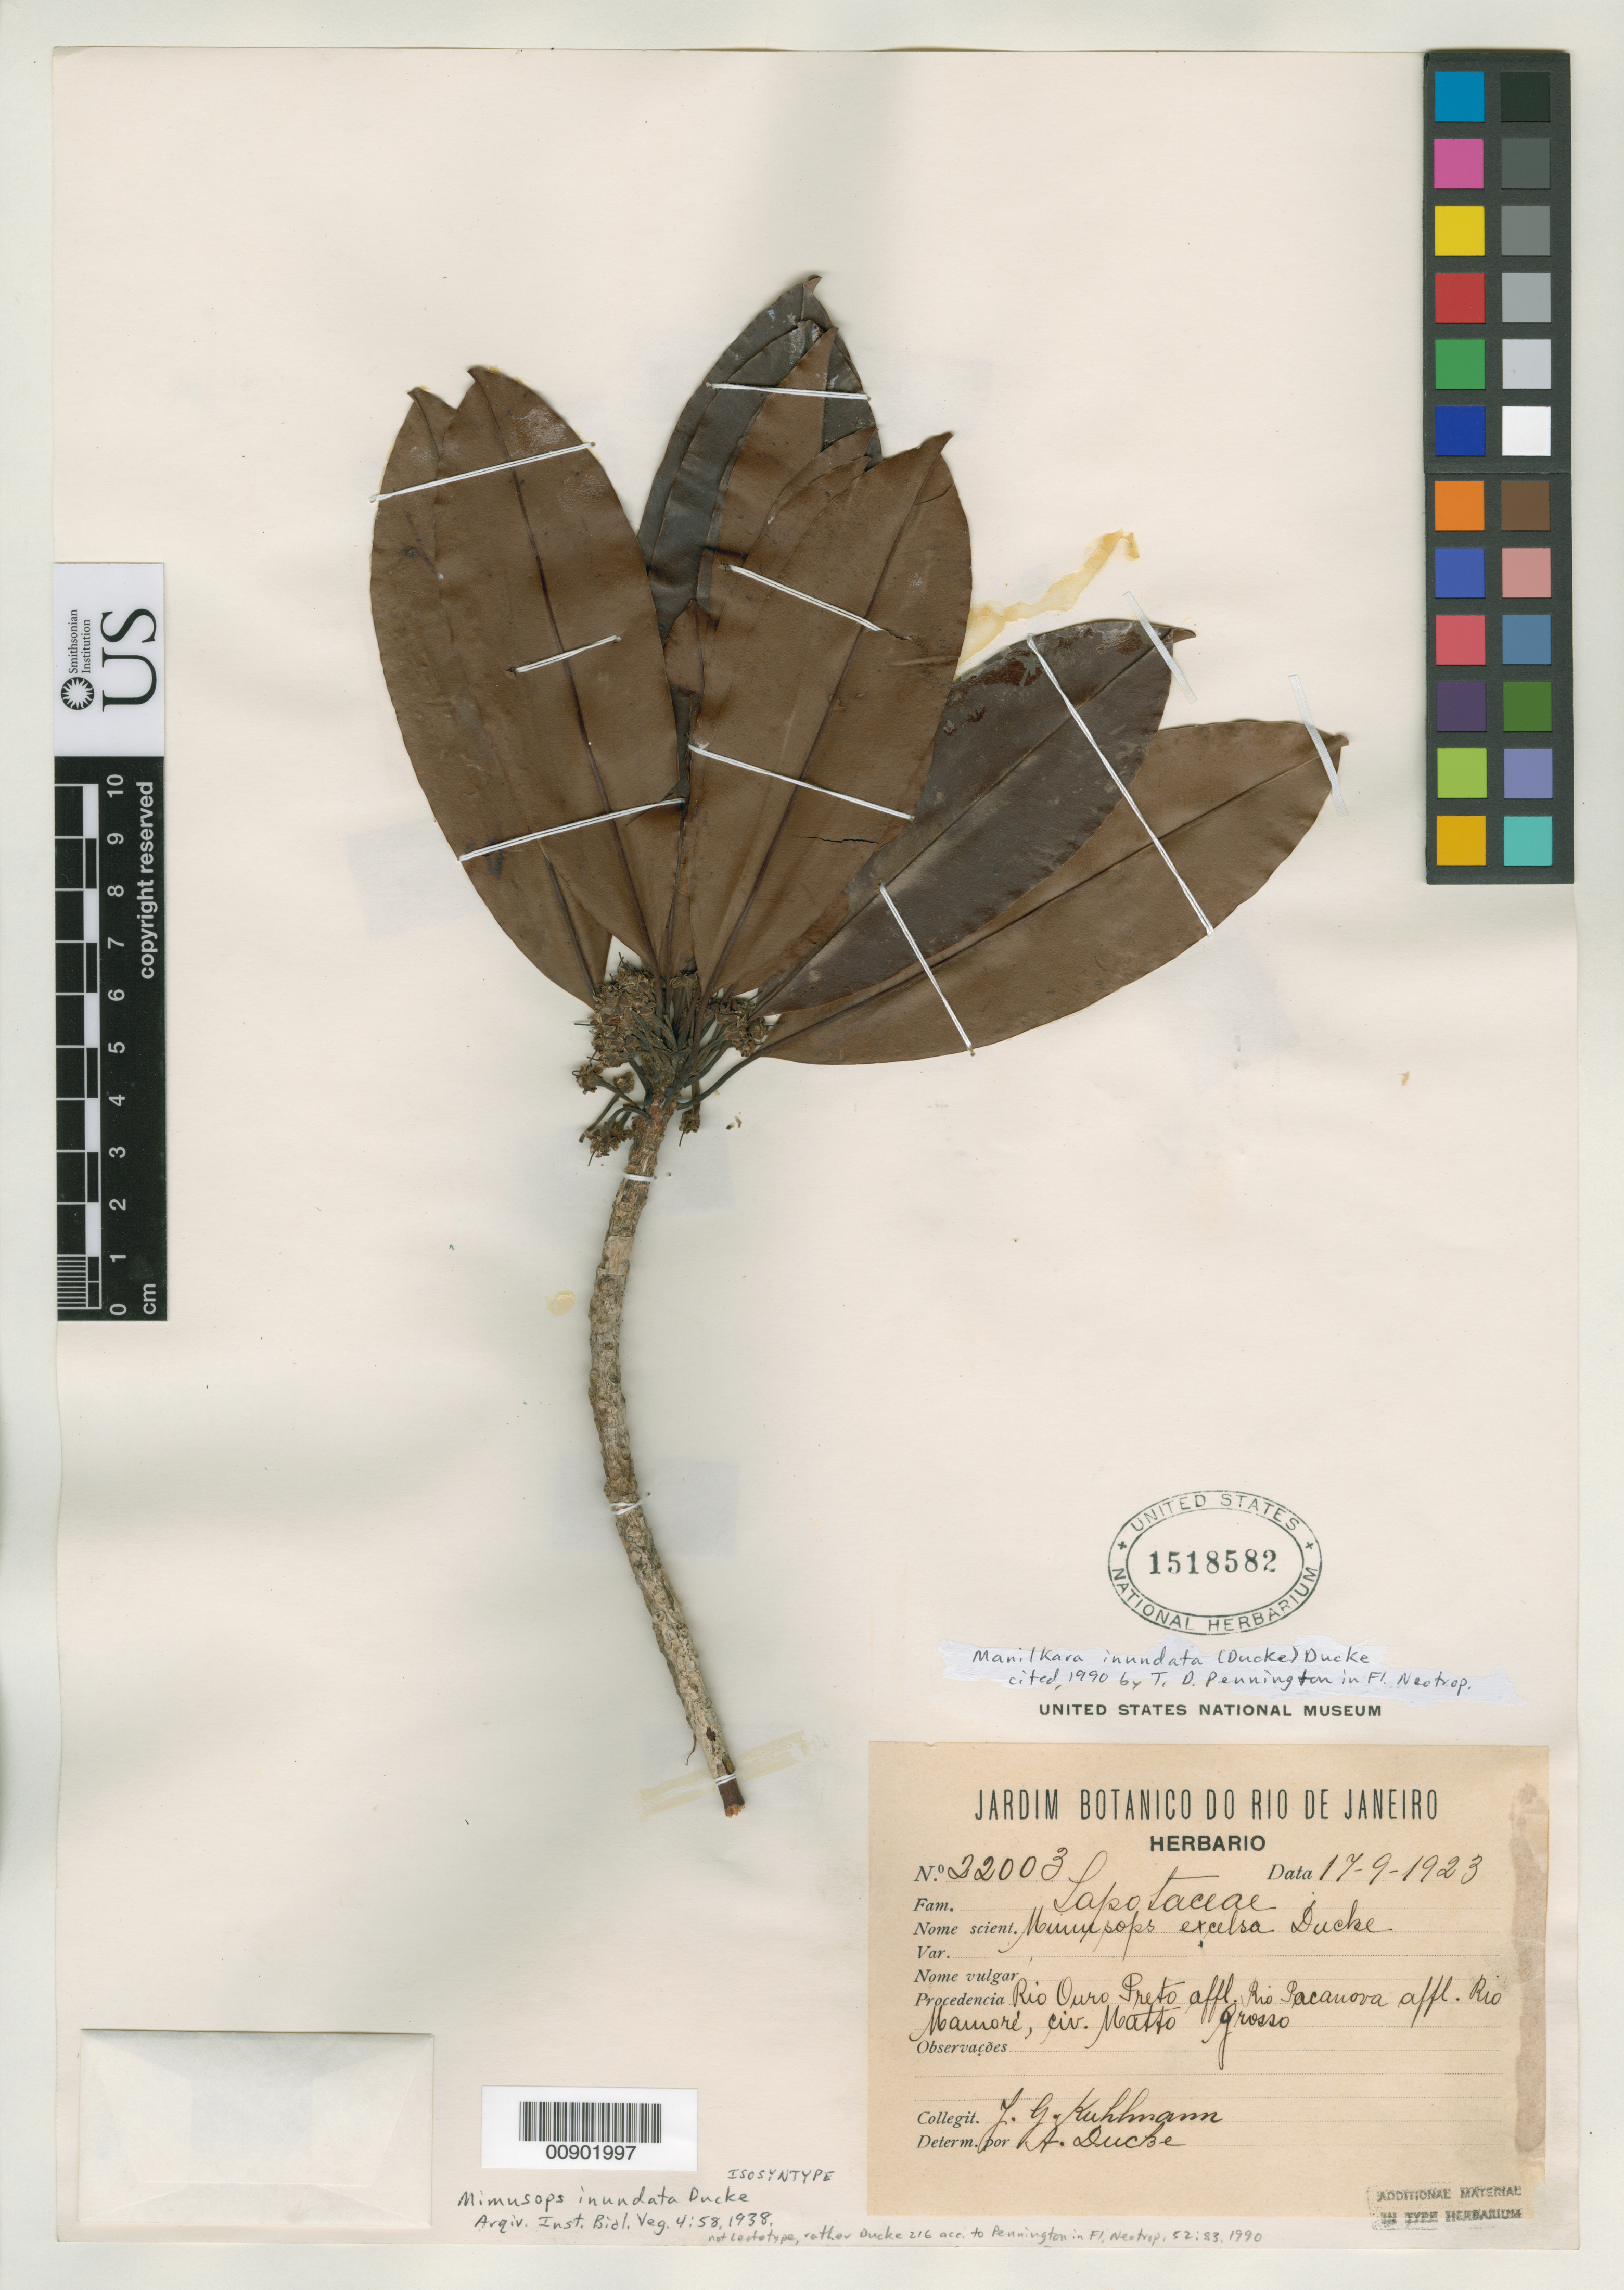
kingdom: Plantae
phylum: Tracheophyta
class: Magnoliopsida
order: Ericales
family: Sapotaceae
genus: Mimusops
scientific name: Mimusops inundata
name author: Ducke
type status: Isosyntype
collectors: J. G. Kuhlmann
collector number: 22003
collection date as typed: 17 Sep 1923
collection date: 1923-09-17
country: Brazil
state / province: Mato Grosso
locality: Rio Ouro Preto affl. Rio Pacanova affl. Rio Mamoré, civ. Matto Grosso.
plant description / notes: Currently accepted name as cited by Pennington, Fl. Neotrop. Monogr. 52: 83 (1990).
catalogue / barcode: US 1518582